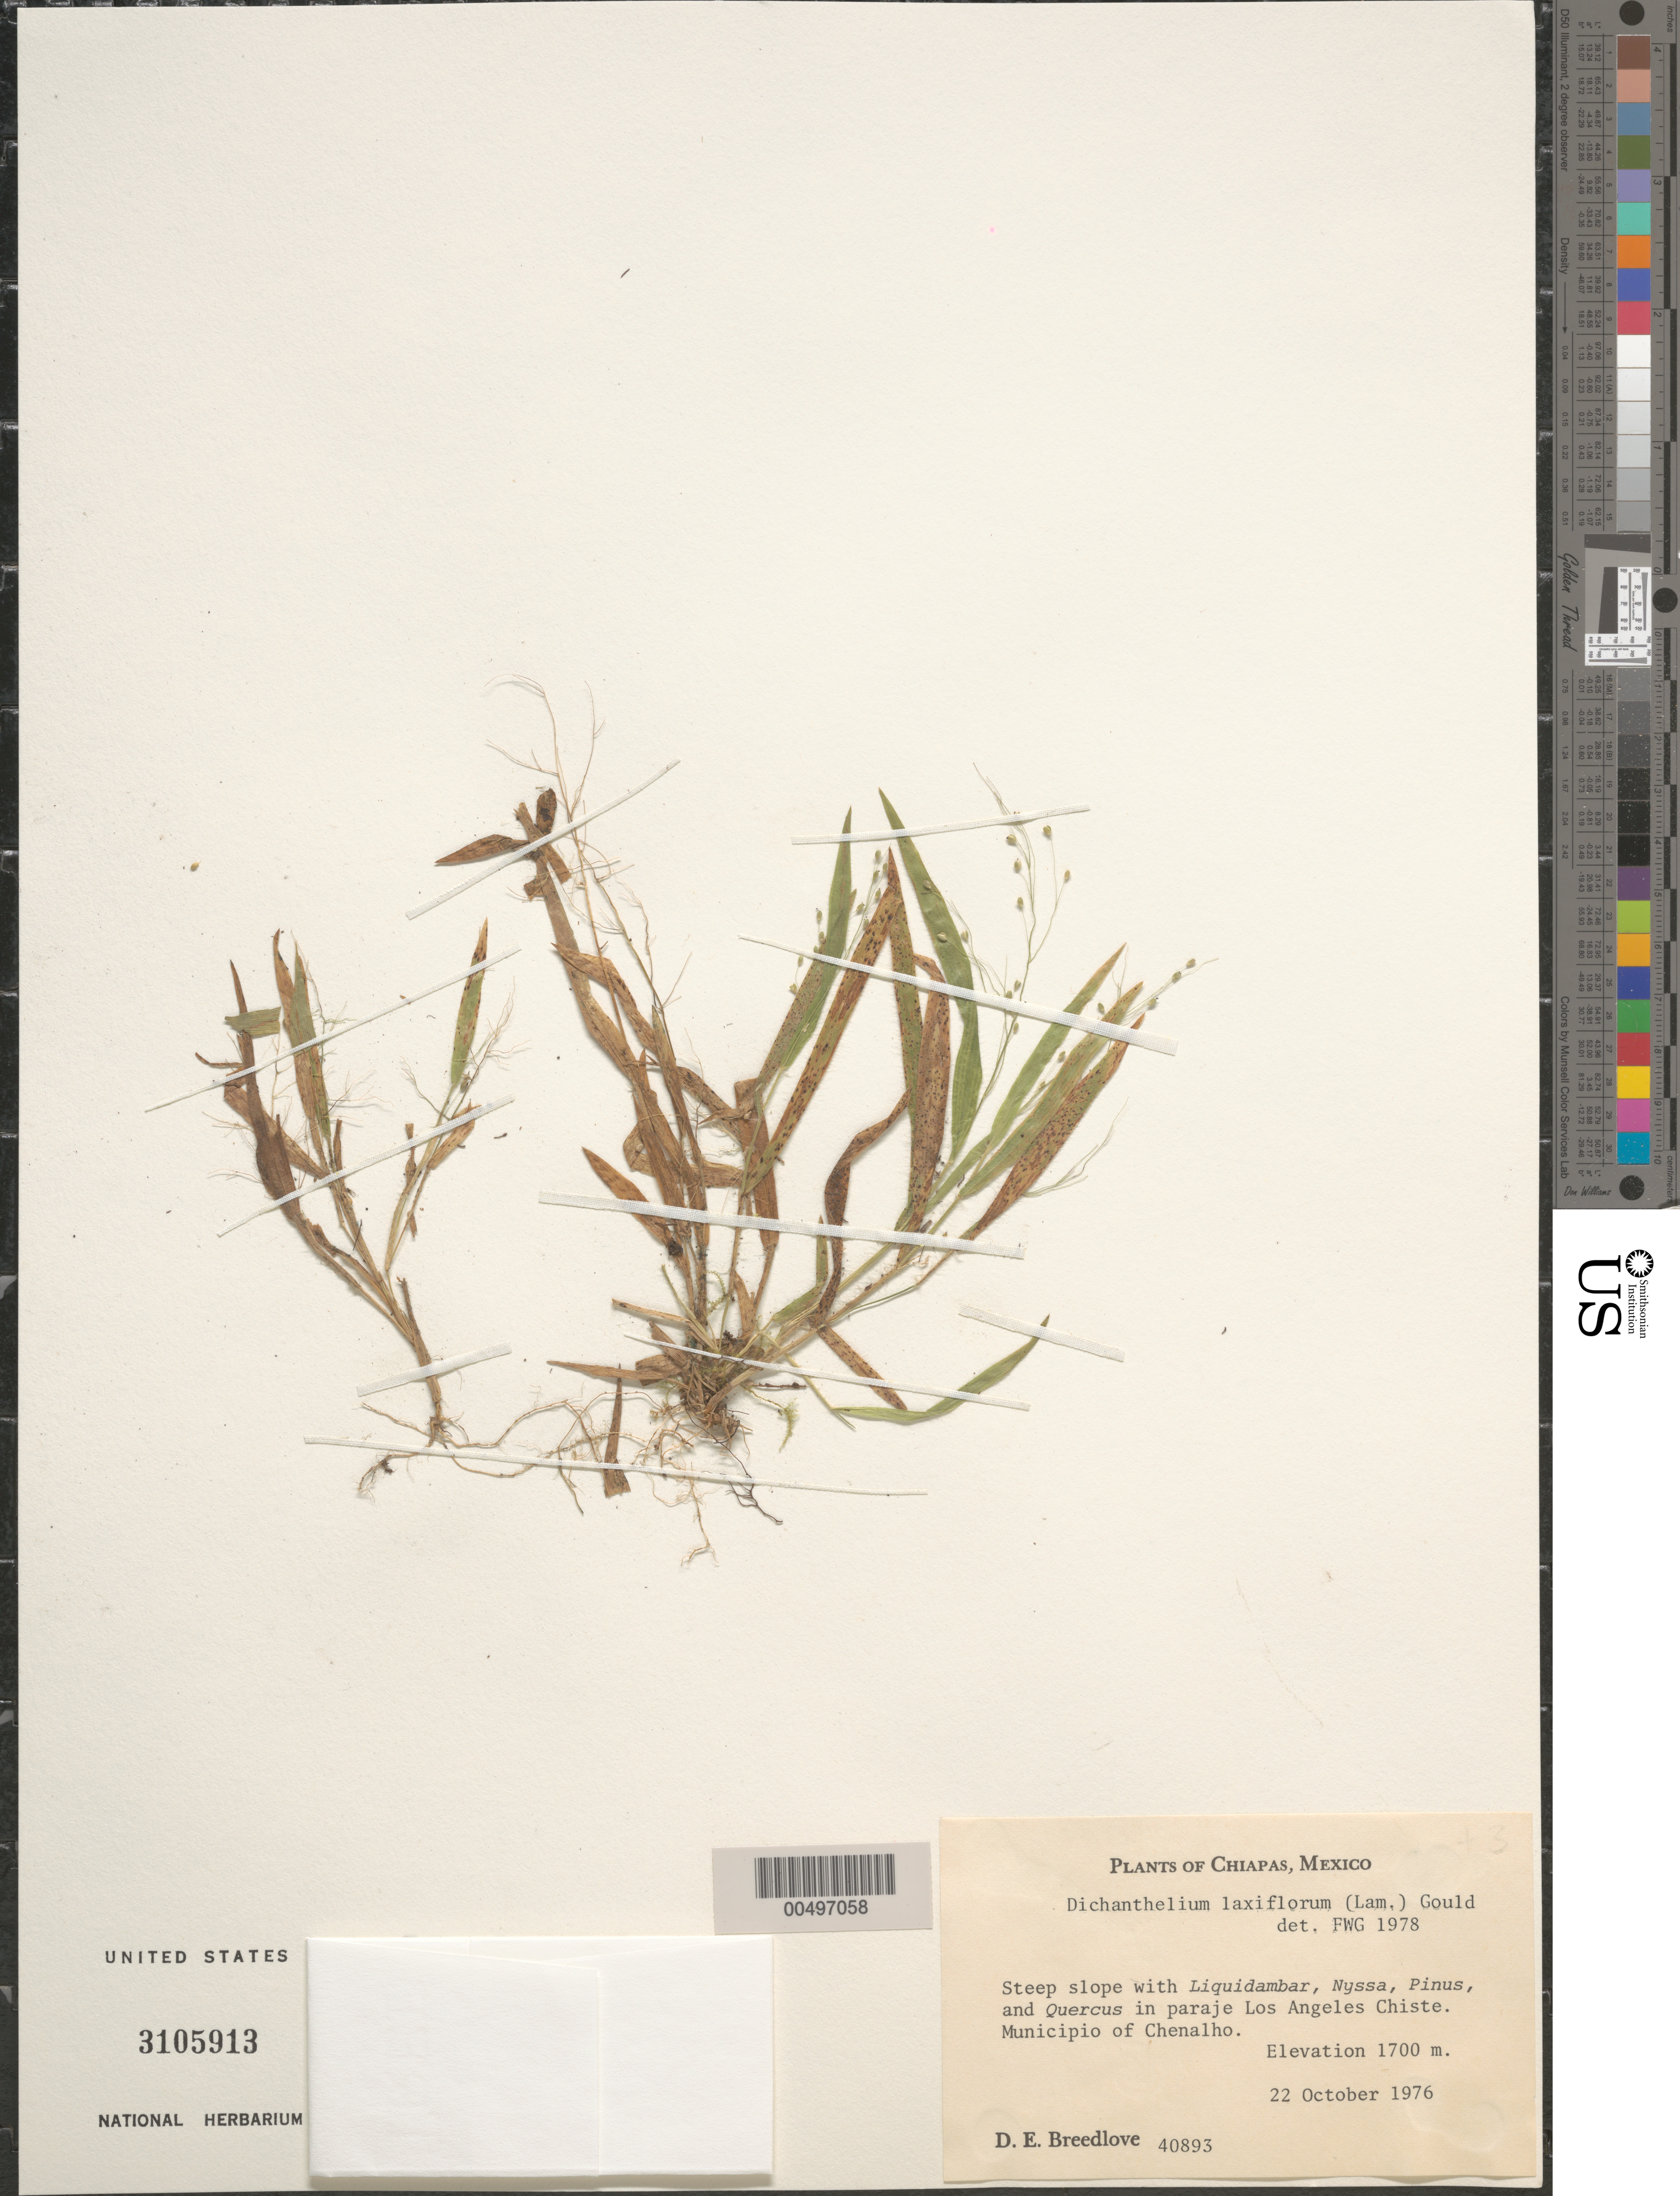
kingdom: Plantae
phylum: Tracheophyta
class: Liliopsida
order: Poales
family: Poaceae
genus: Dichanthelium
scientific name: Dichanthelium laxiflorum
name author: (Lam.) Gould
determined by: Gould, F. W.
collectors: D. E. Breedlove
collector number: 40893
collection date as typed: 22 Oct 1976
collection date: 1976-10-22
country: Mexico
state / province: Chiapas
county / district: Chenalho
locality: In paraje Los Angeles Chiste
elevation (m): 1700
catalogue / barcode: US 3105913